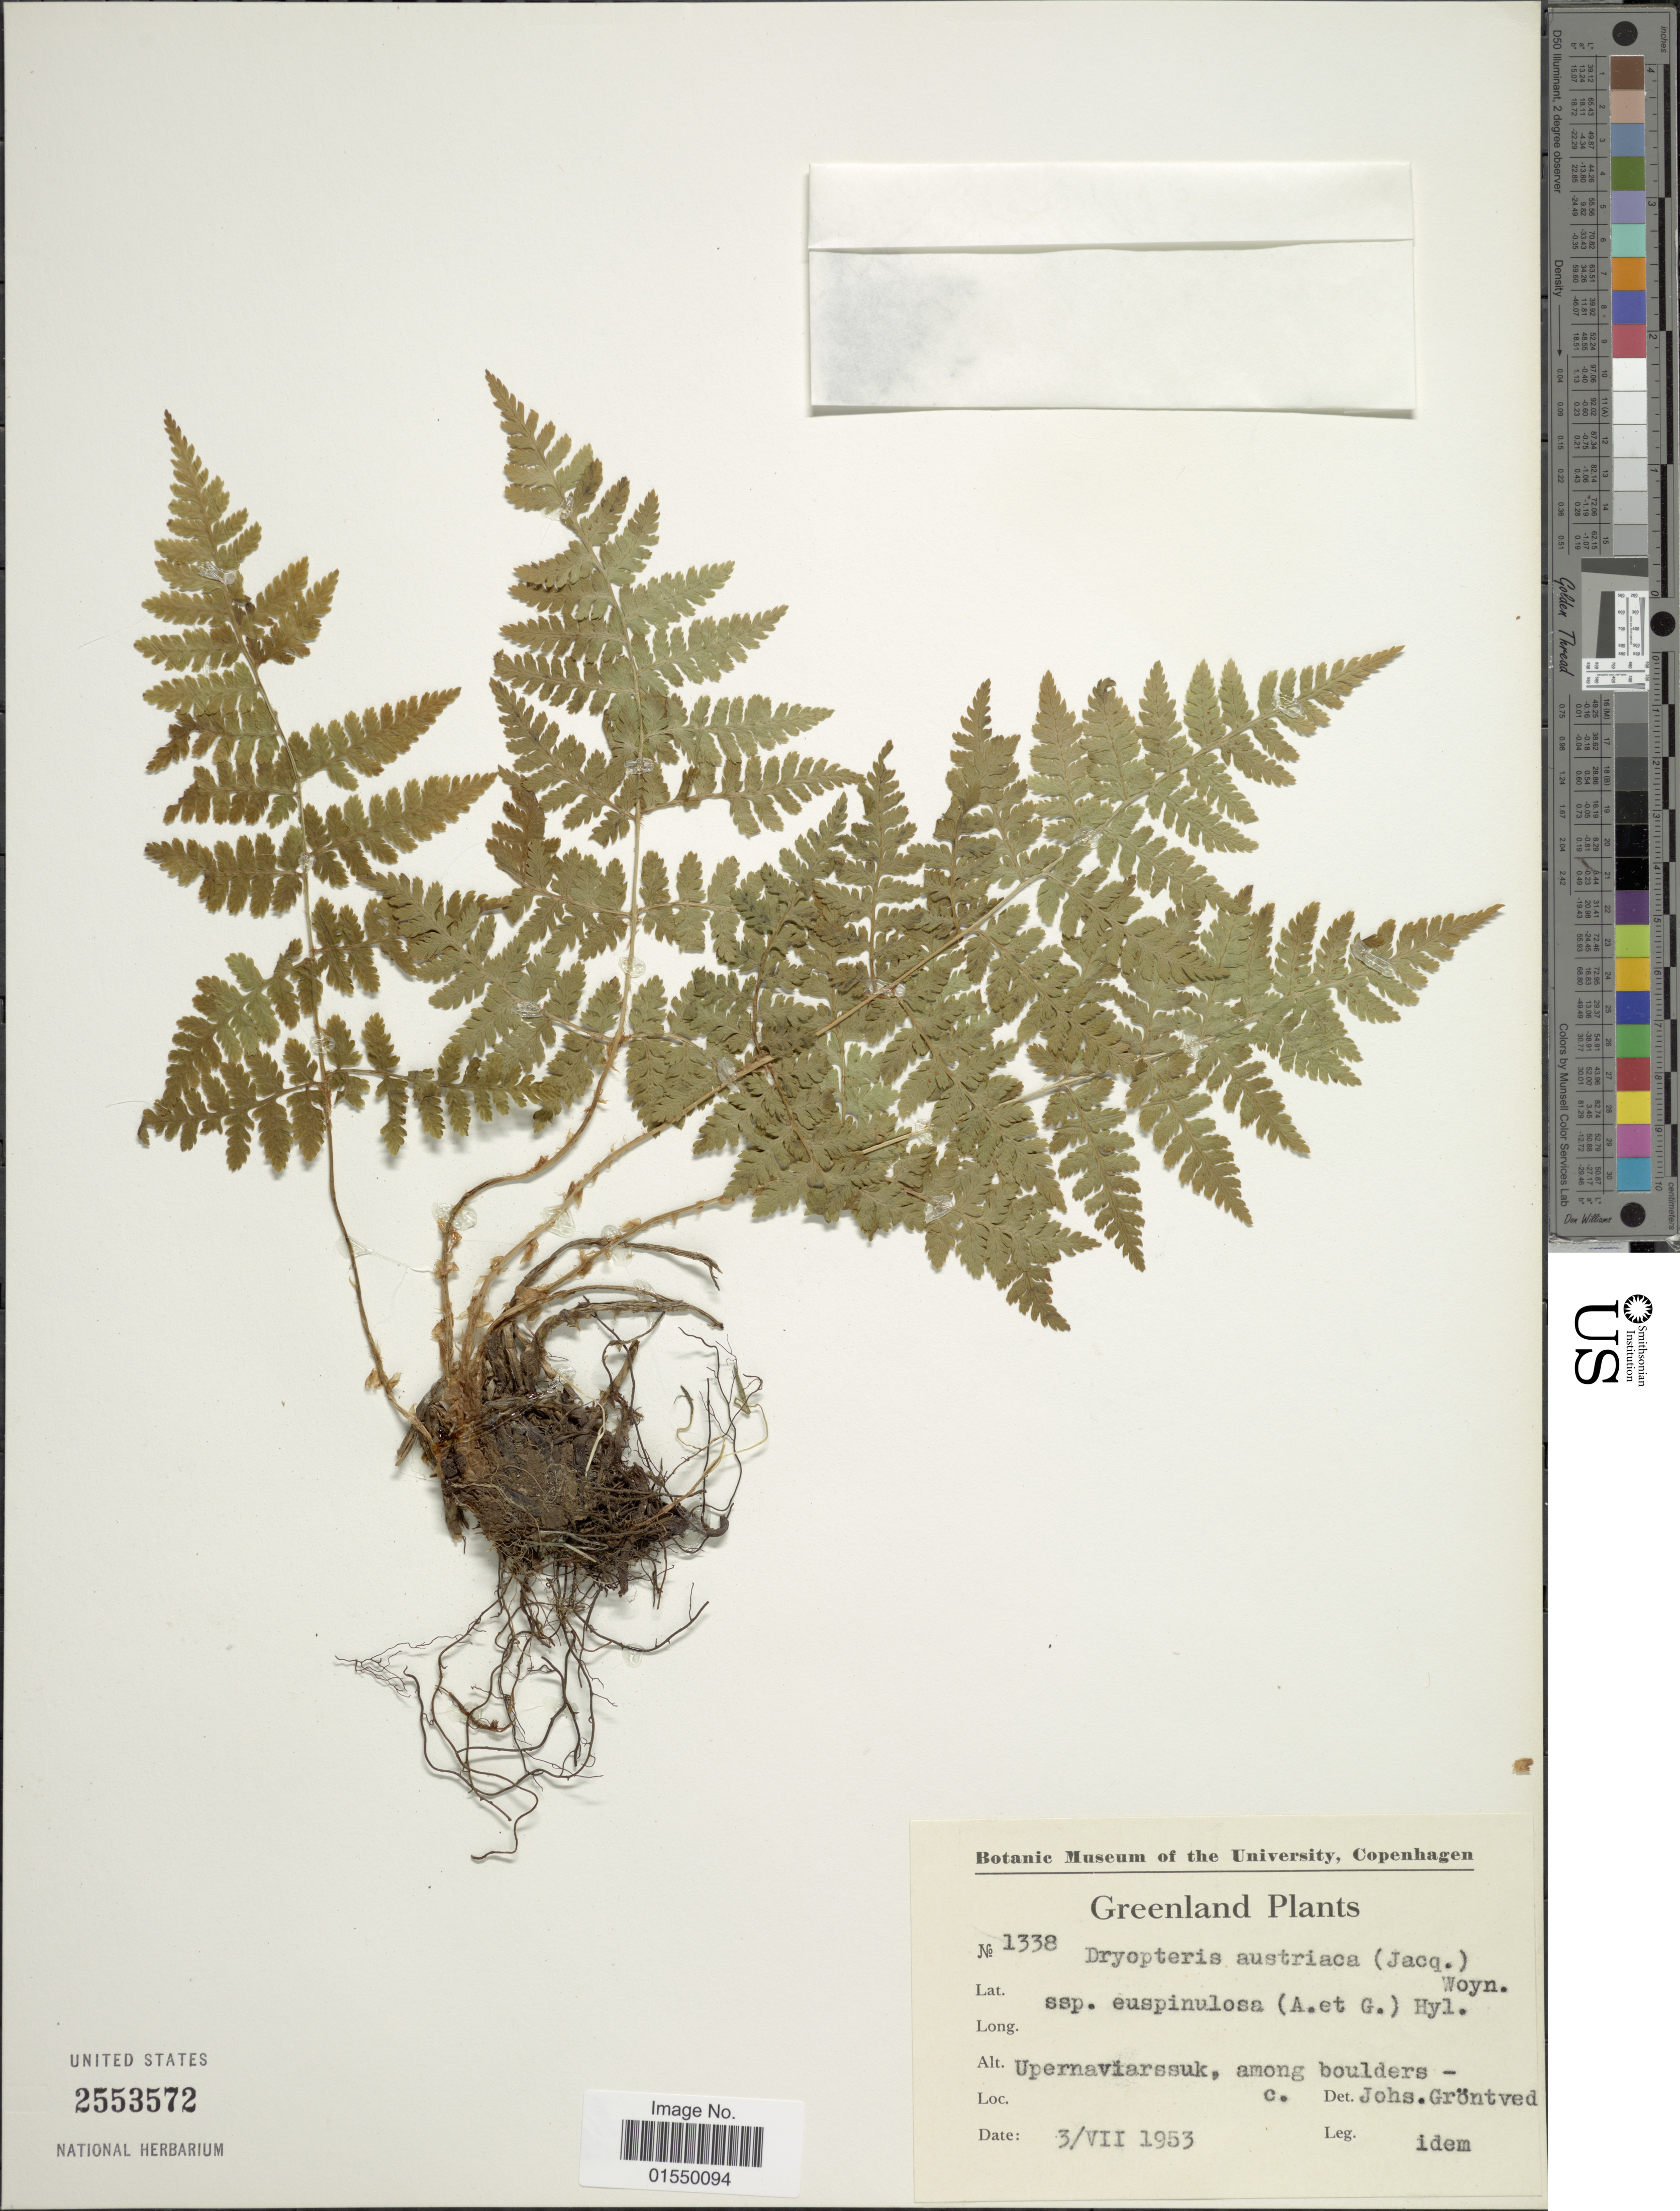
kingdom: Plantae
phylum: Tracheophyta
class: Polypodiopsida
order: Polypodiales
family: Dryopteridaceae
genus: Dryopteris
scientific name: Dryopteris carthusiana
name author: (Villars) H.P. Fuchs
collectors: J. Gröntved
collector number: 1338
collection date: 1953-07-03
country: Greenland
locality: Upernaviarssuk, among boulders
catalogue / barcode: US 2553572